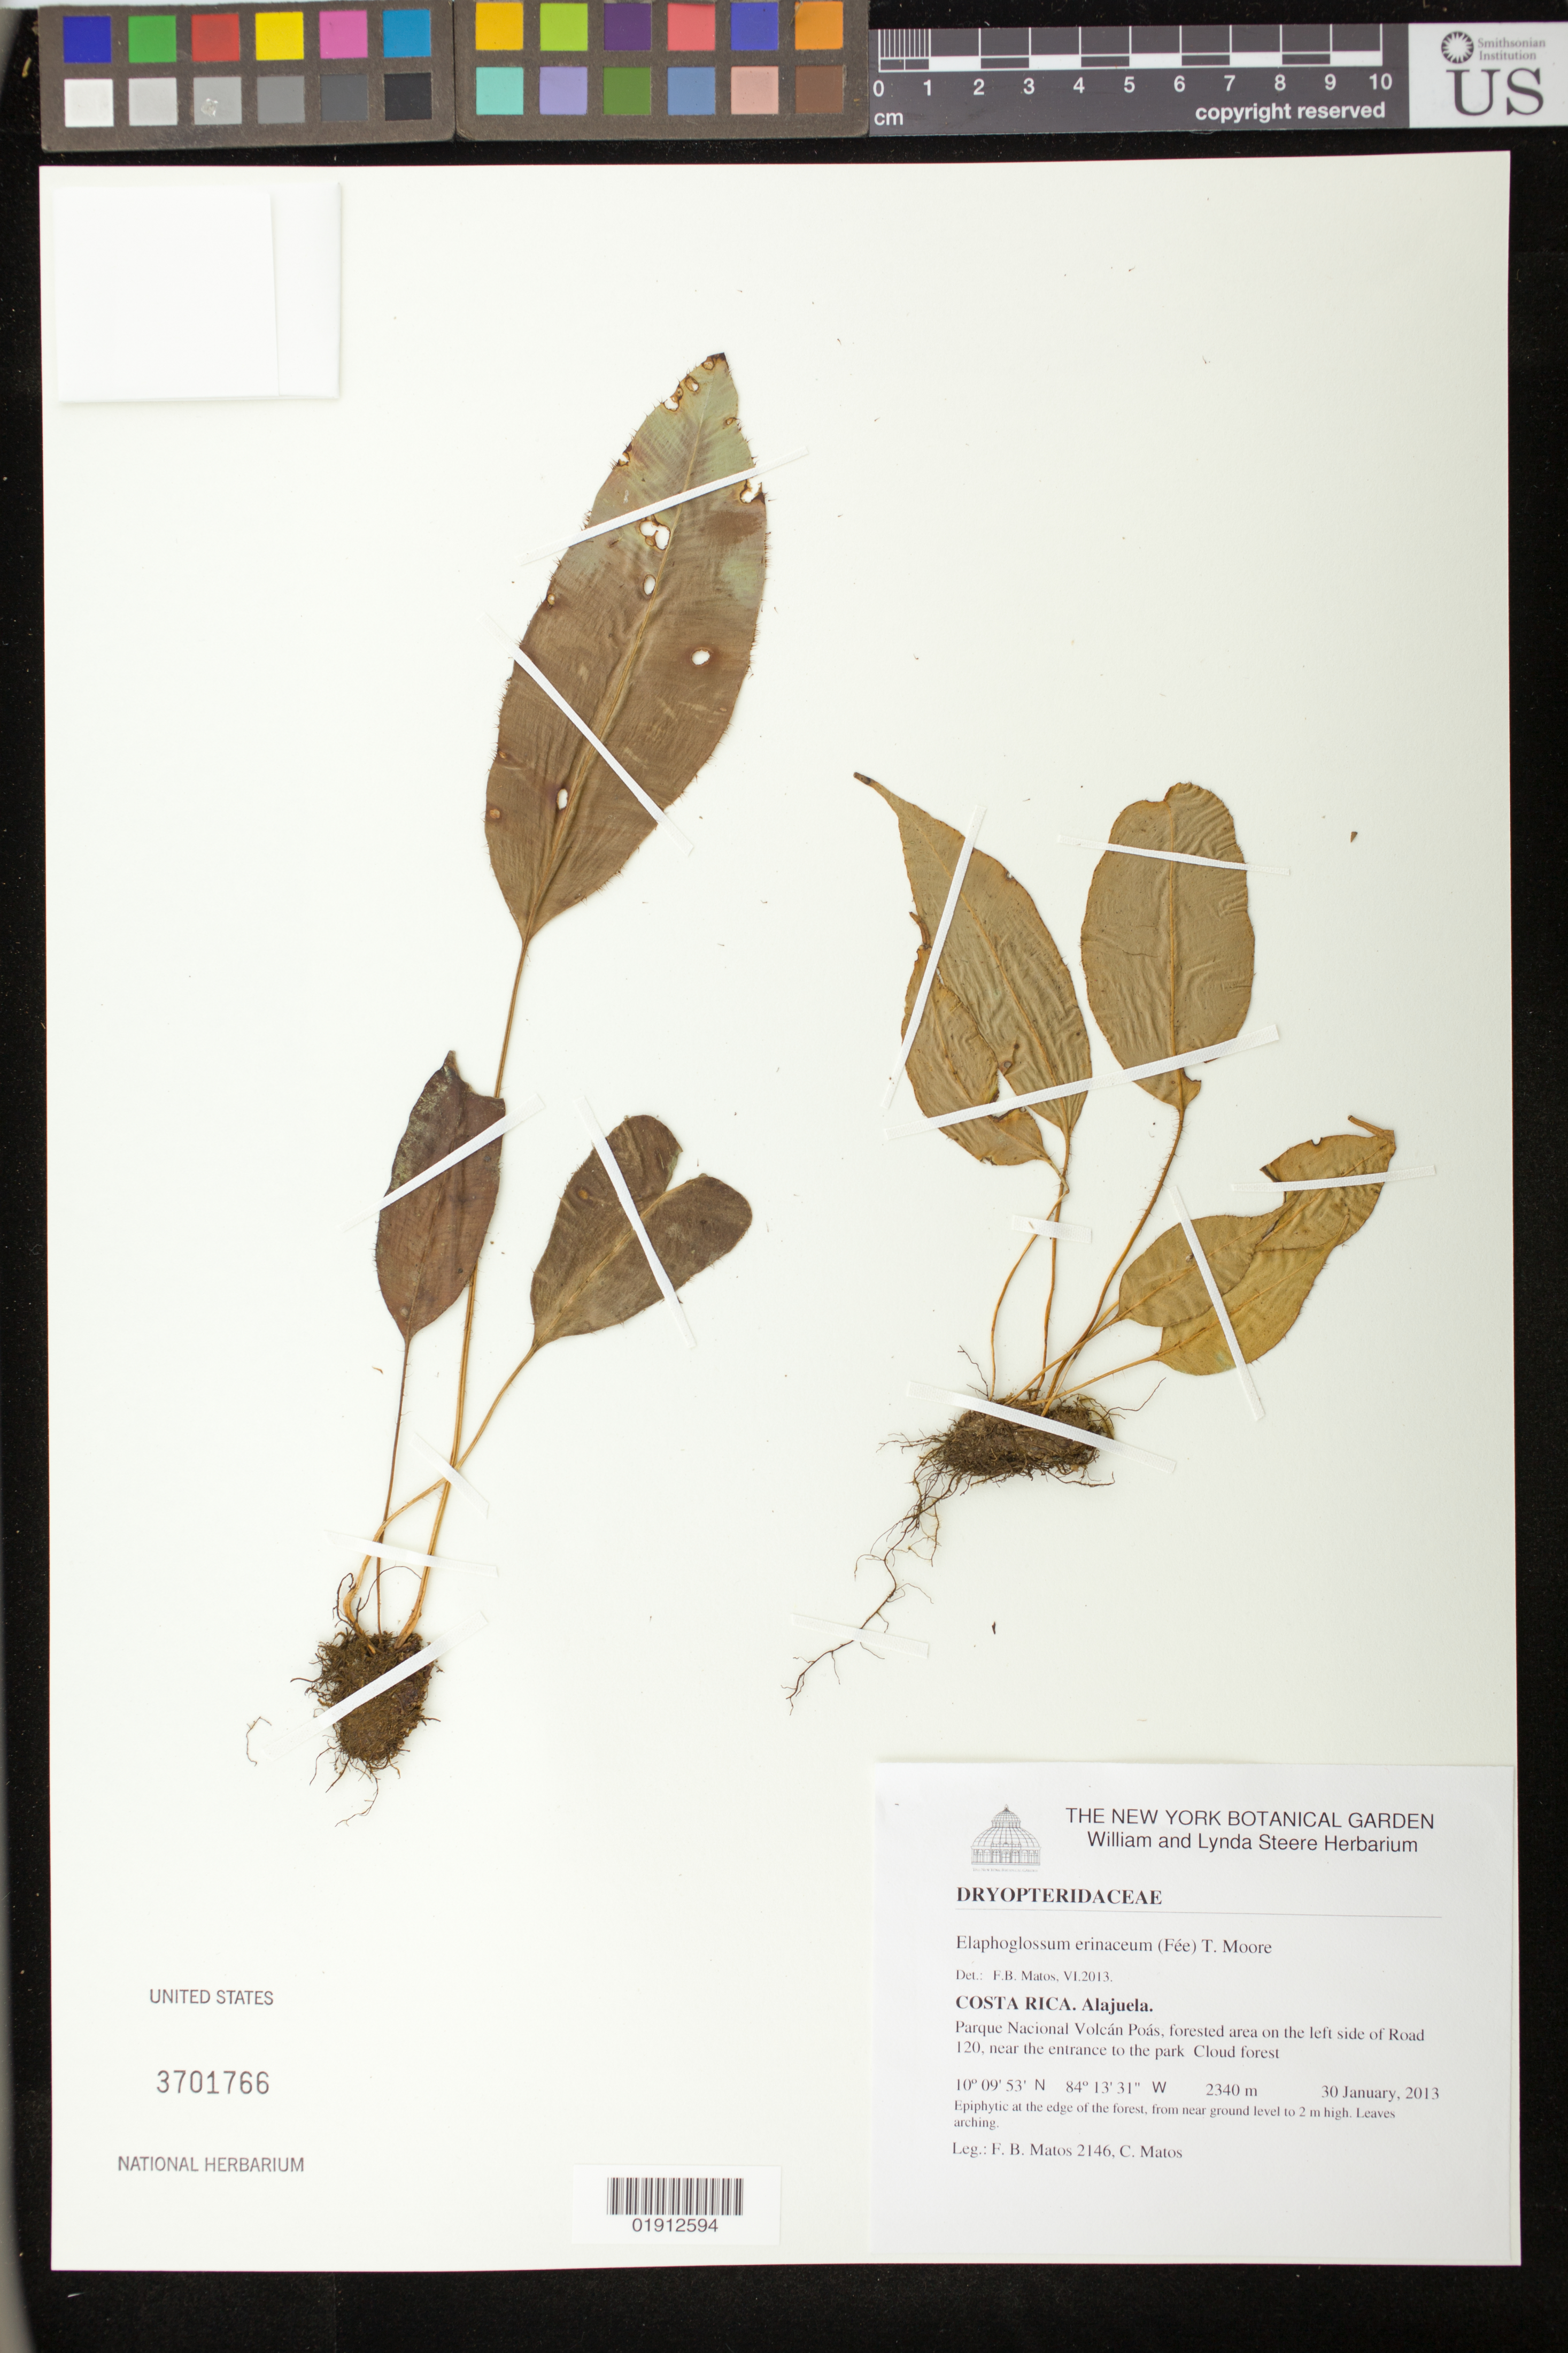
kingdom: Plantae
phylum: Tracheophyta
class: Polypodiopsida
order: Polypodiales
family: Dryopteridaceae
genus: Elaphoglossum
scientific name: Elaphoglossum erinaceum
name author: (Fée) T. Moore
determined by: Matos, F. B.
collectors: F. Matos & C. Matos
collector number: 2146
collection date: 2013-01-30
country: Costa Rica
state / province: Alajuela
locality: Parque Nacional Volcan Poas, forested area on the left side of Road 120, near the entrance to the park.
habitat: Cloud forest.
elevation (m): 2340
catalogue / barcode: US 3701766